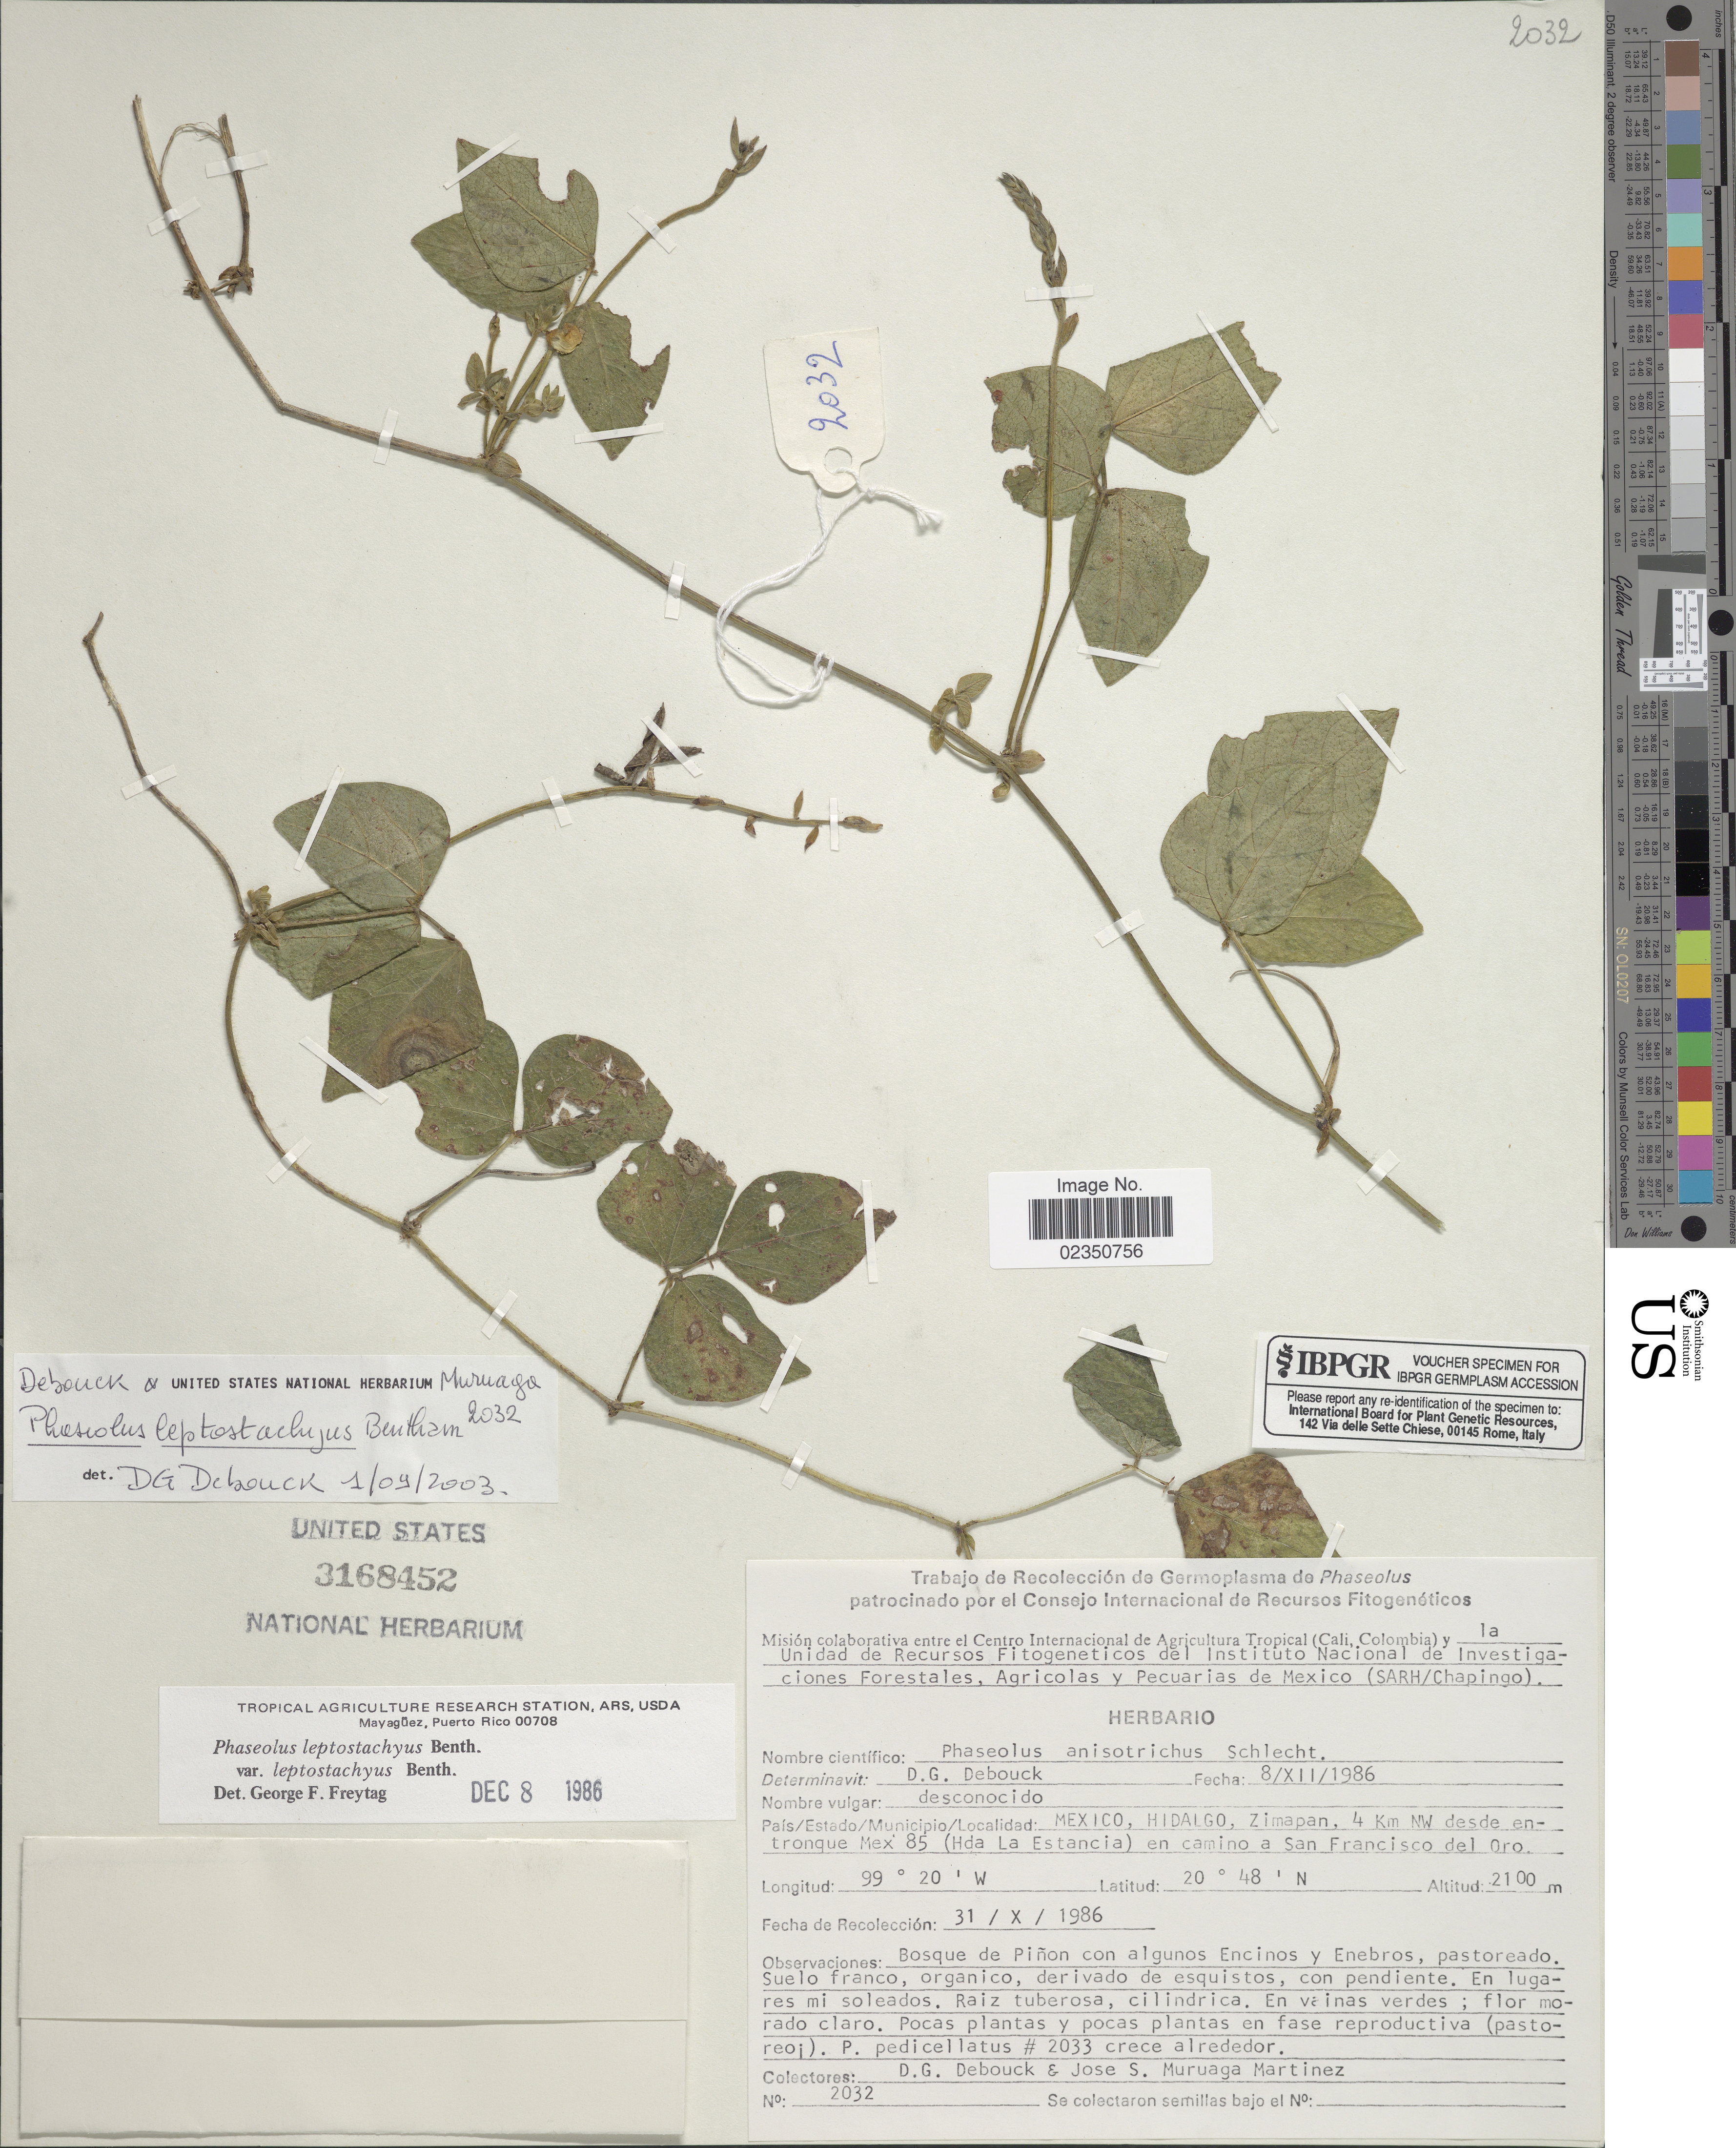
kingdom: Plantae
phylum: Tracheophyta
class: Magnoliopsida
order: Fabales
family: Fabaceae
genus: Phaseolus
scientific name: Phaseolus leptostachyus var. leptostachyus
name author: Benth.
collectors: D. Debouck & J. Muruaga Martinez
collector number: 2032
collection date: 1986-10-31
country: Mexico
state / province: Hidalgo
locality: Zimapan, 4 km NW desde entronque Mex 85 (Hda La Estancia) en camino a San Francisco del Oro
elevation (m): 2100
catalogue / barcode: US 3168452